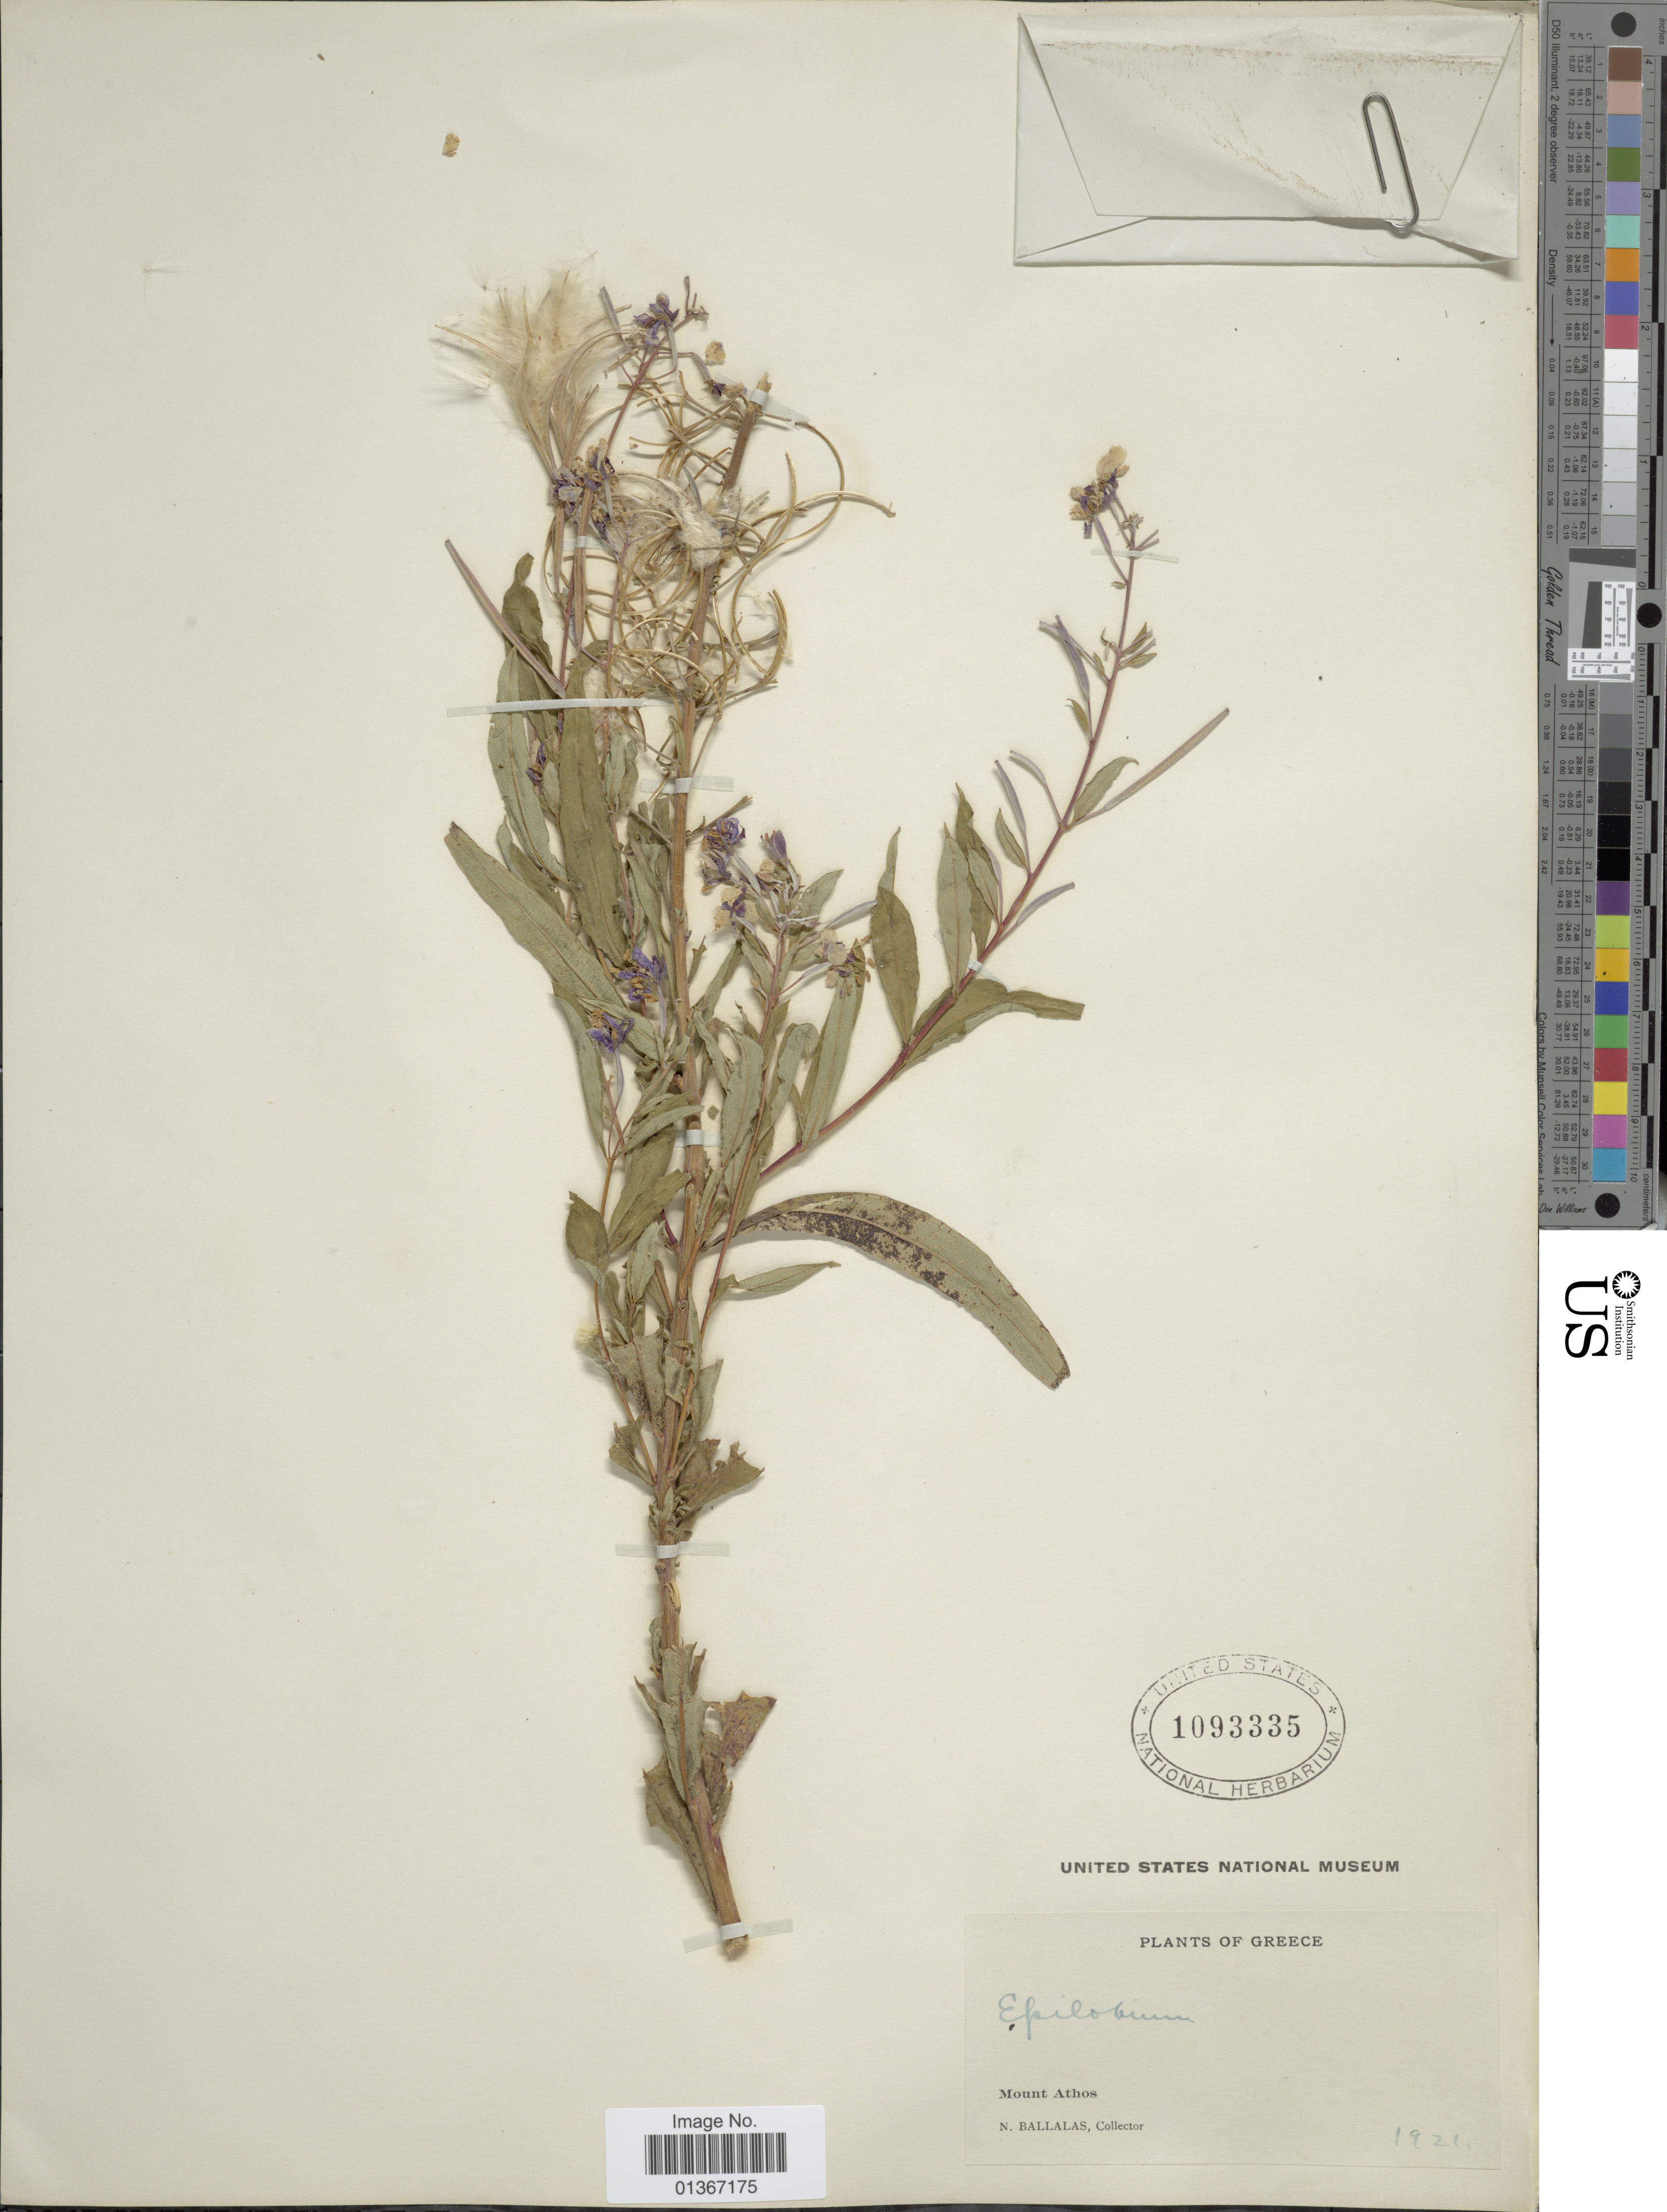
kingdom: Plantae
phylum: Tracheophyta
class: Magnoliopsida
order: Myrtales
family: Onagraceae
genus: Epilobium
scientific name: Epilobium sp.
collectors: N. Ballalas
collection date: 1921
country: Greece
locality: Mount Athos.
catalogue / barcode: US 1093335